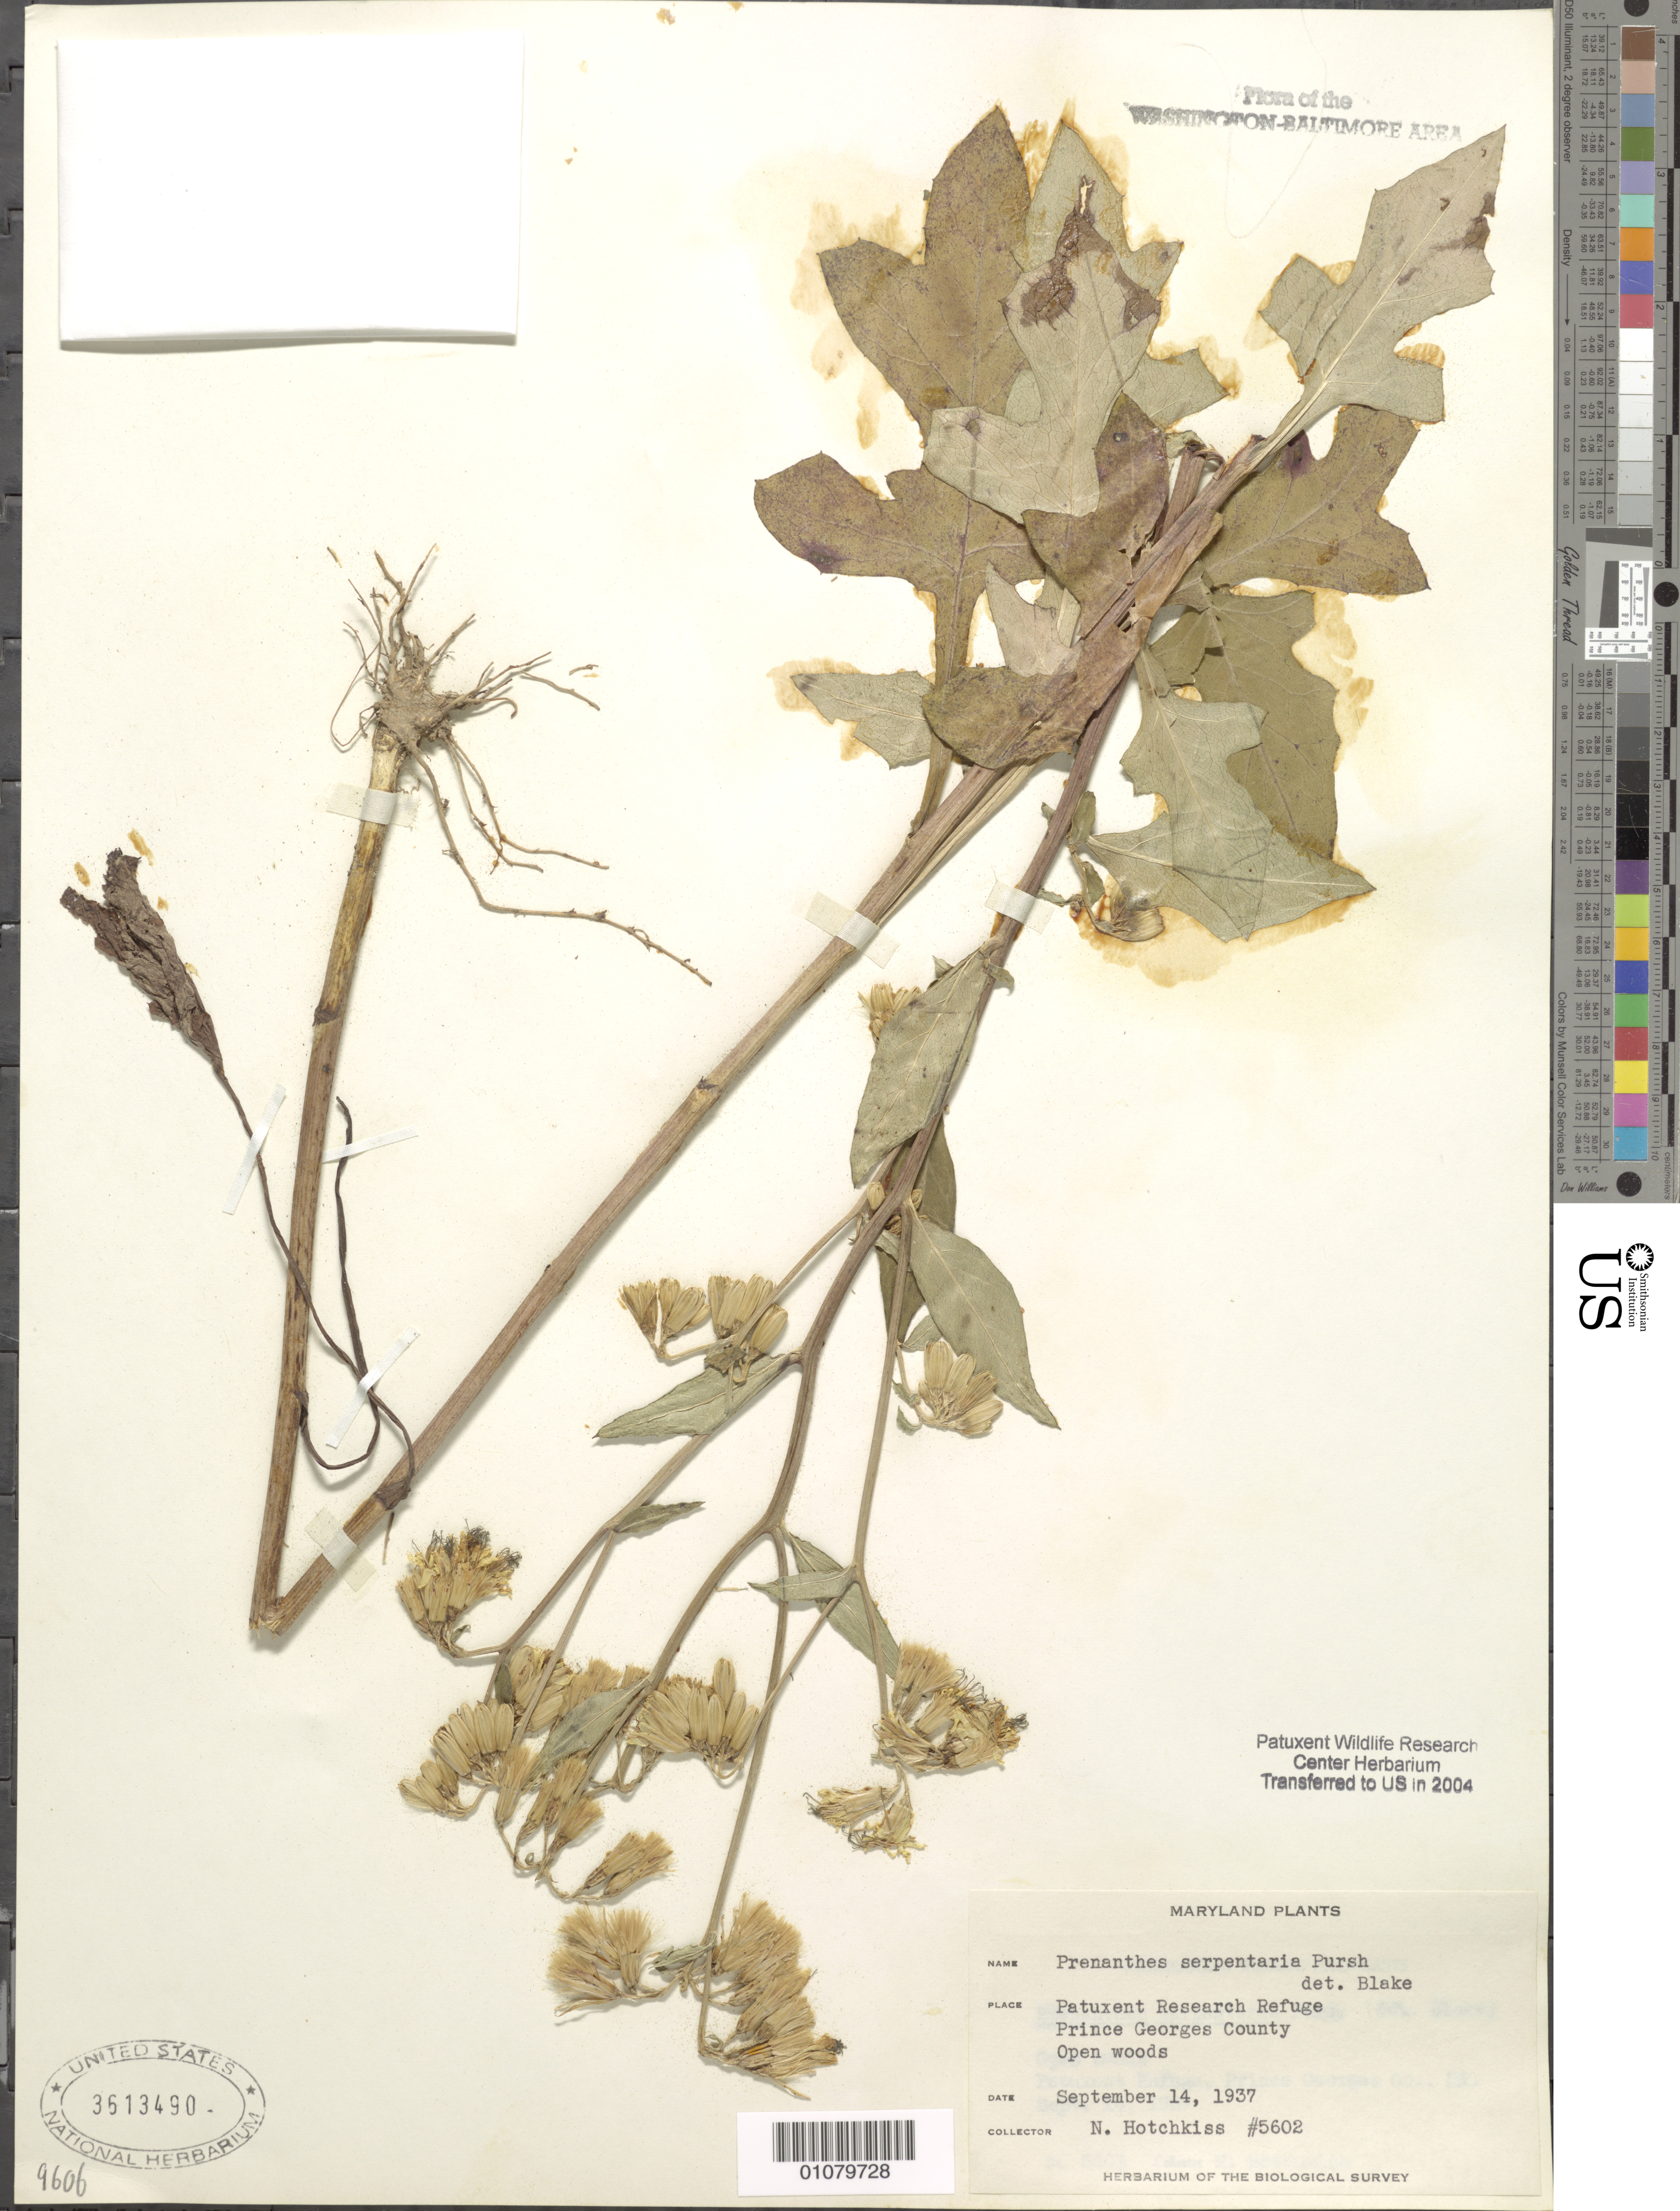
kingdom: Plantae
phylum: Tracheophyta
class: Magnoliopsida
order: Asterales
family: Asteraceae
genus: Nabalus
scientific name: Nabalus serpentarius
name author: (Pursh) Hook.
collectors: N. Hotchkiss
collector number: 5602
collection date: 1937-09-14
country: United States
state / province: Maryland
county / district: Prince George's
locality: Patuxent Wildlife Refuge.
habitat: Open woods.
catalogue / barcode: US 3613490